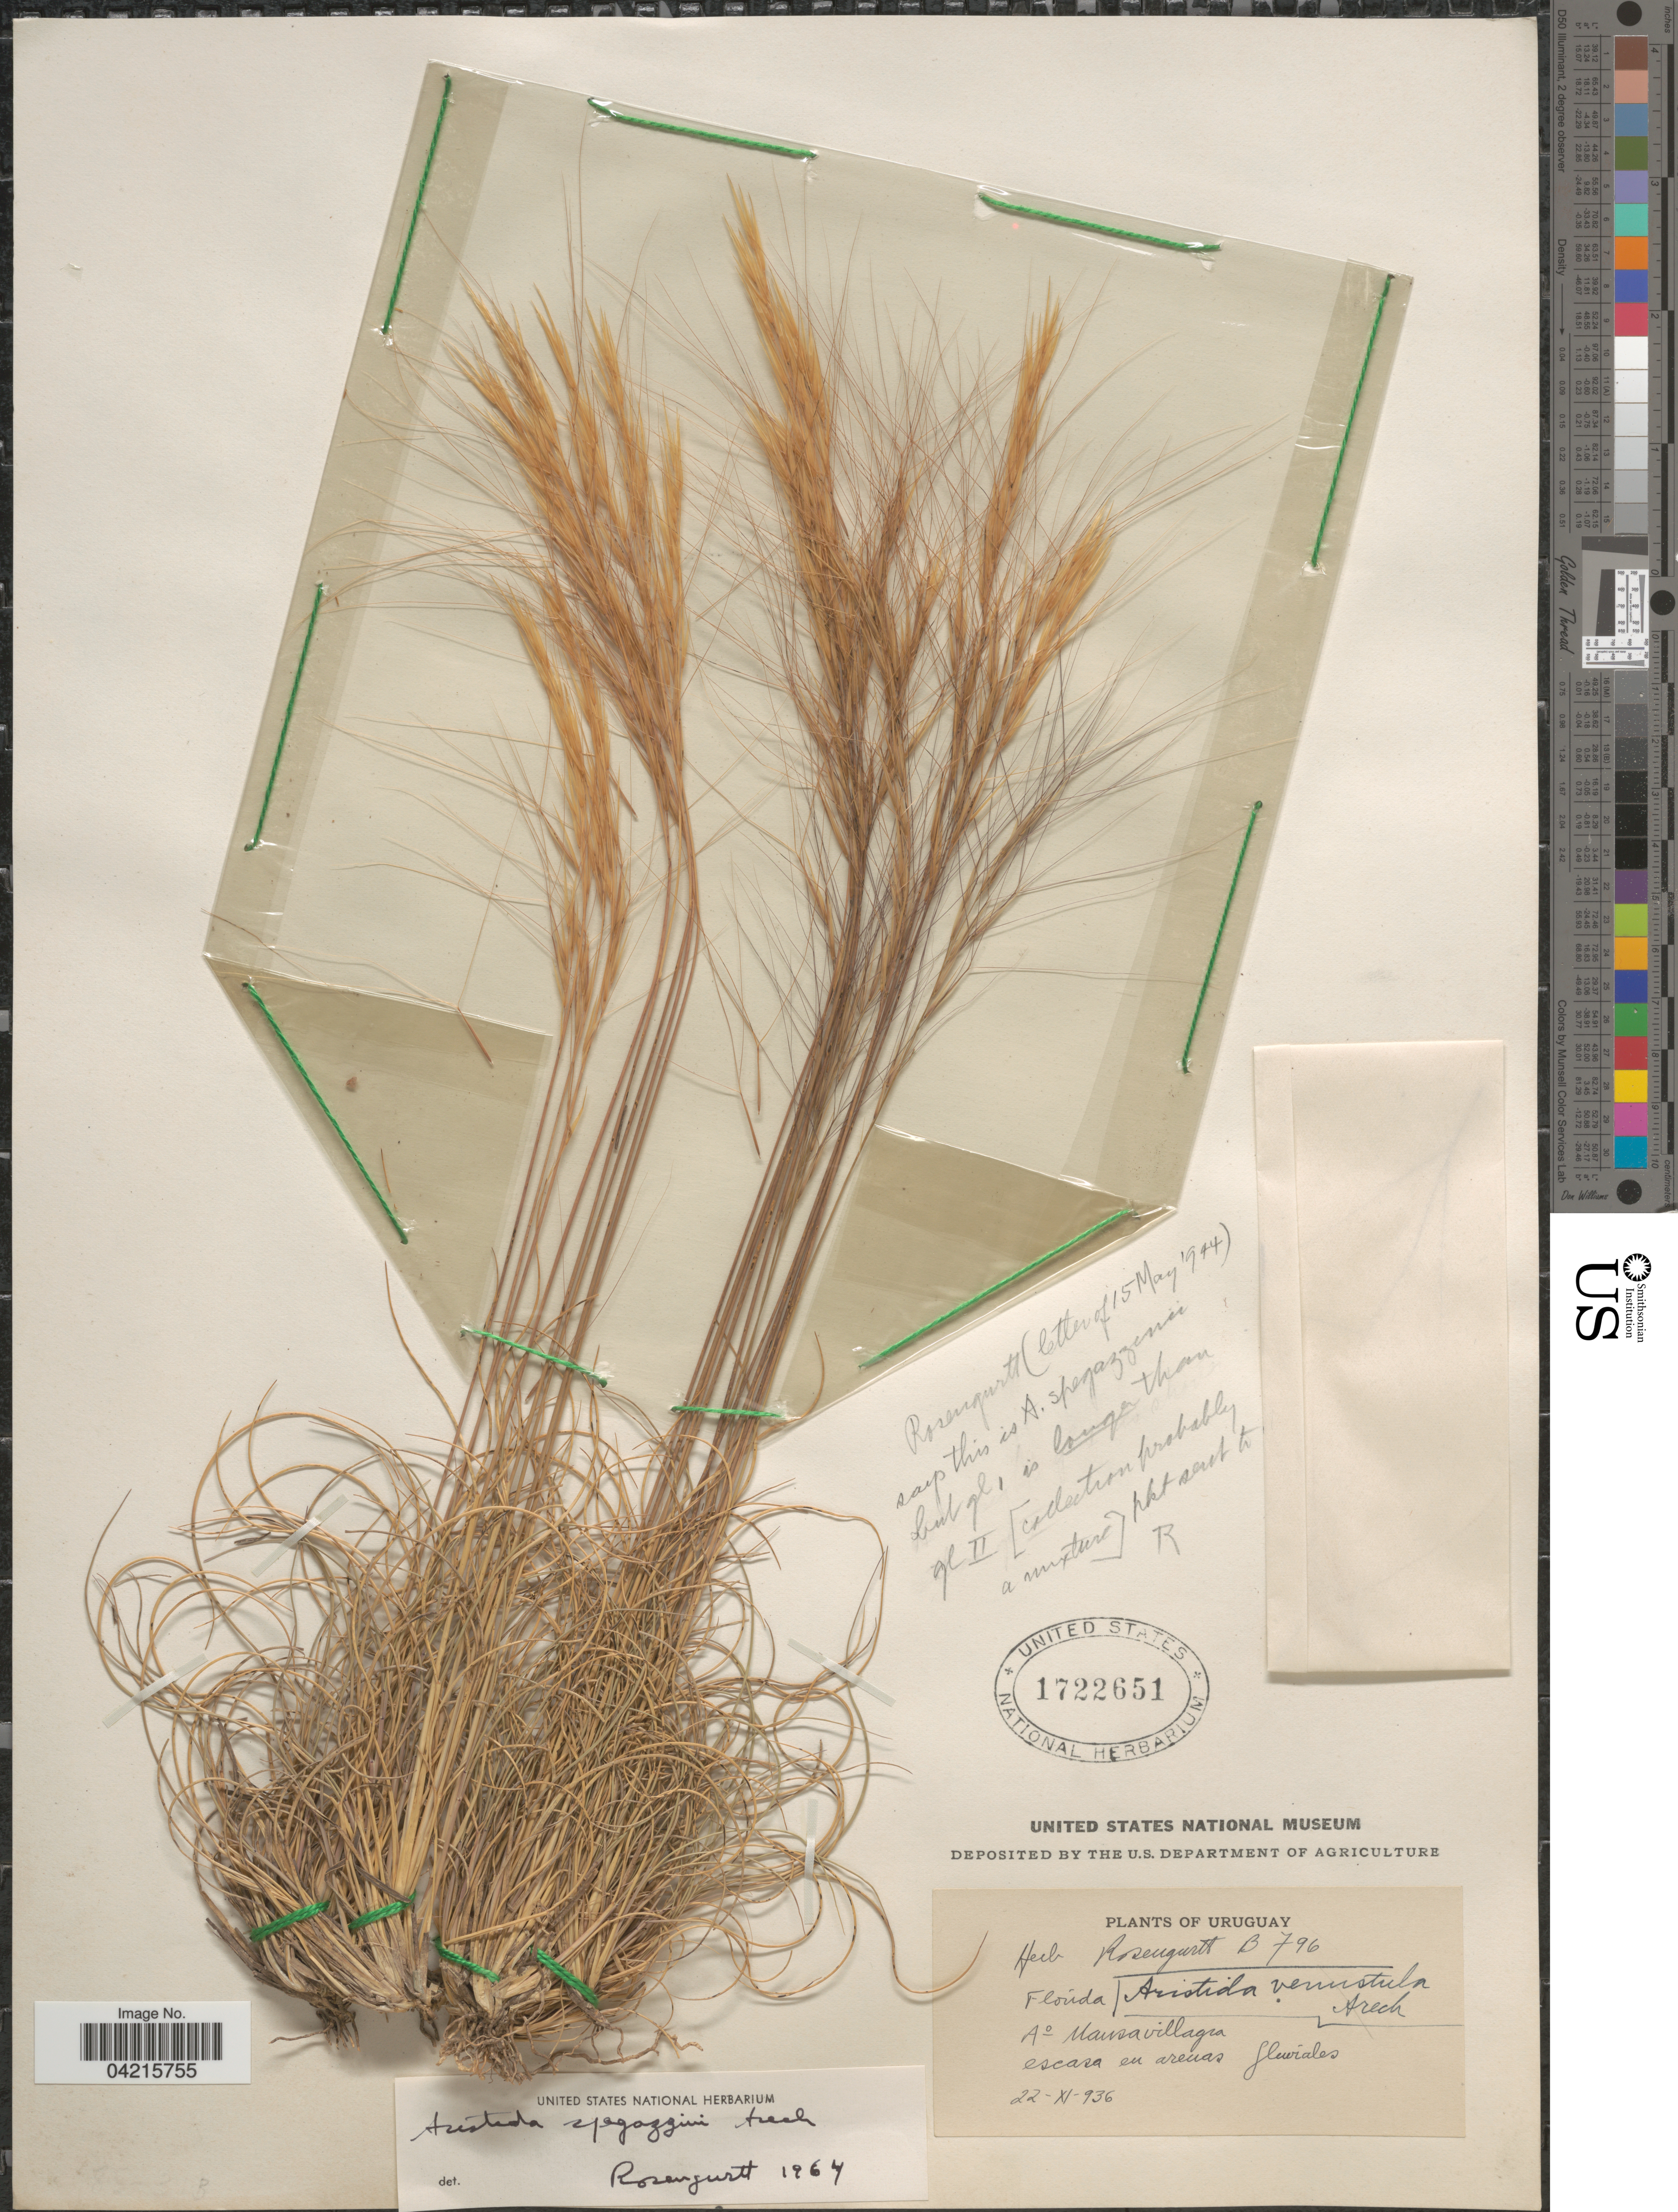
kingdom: Plantae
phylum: Tracheophyta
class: Liliopsida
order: Poales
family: Poaceae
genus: Aristida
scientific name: Aristida spegazzinii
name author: Arechav.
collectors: ex herb. Rosengurtt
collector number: B796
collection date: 1936-11-22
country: Uruguay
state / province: Florida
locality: Ad Mansavillagra.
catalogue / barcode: US 1722651